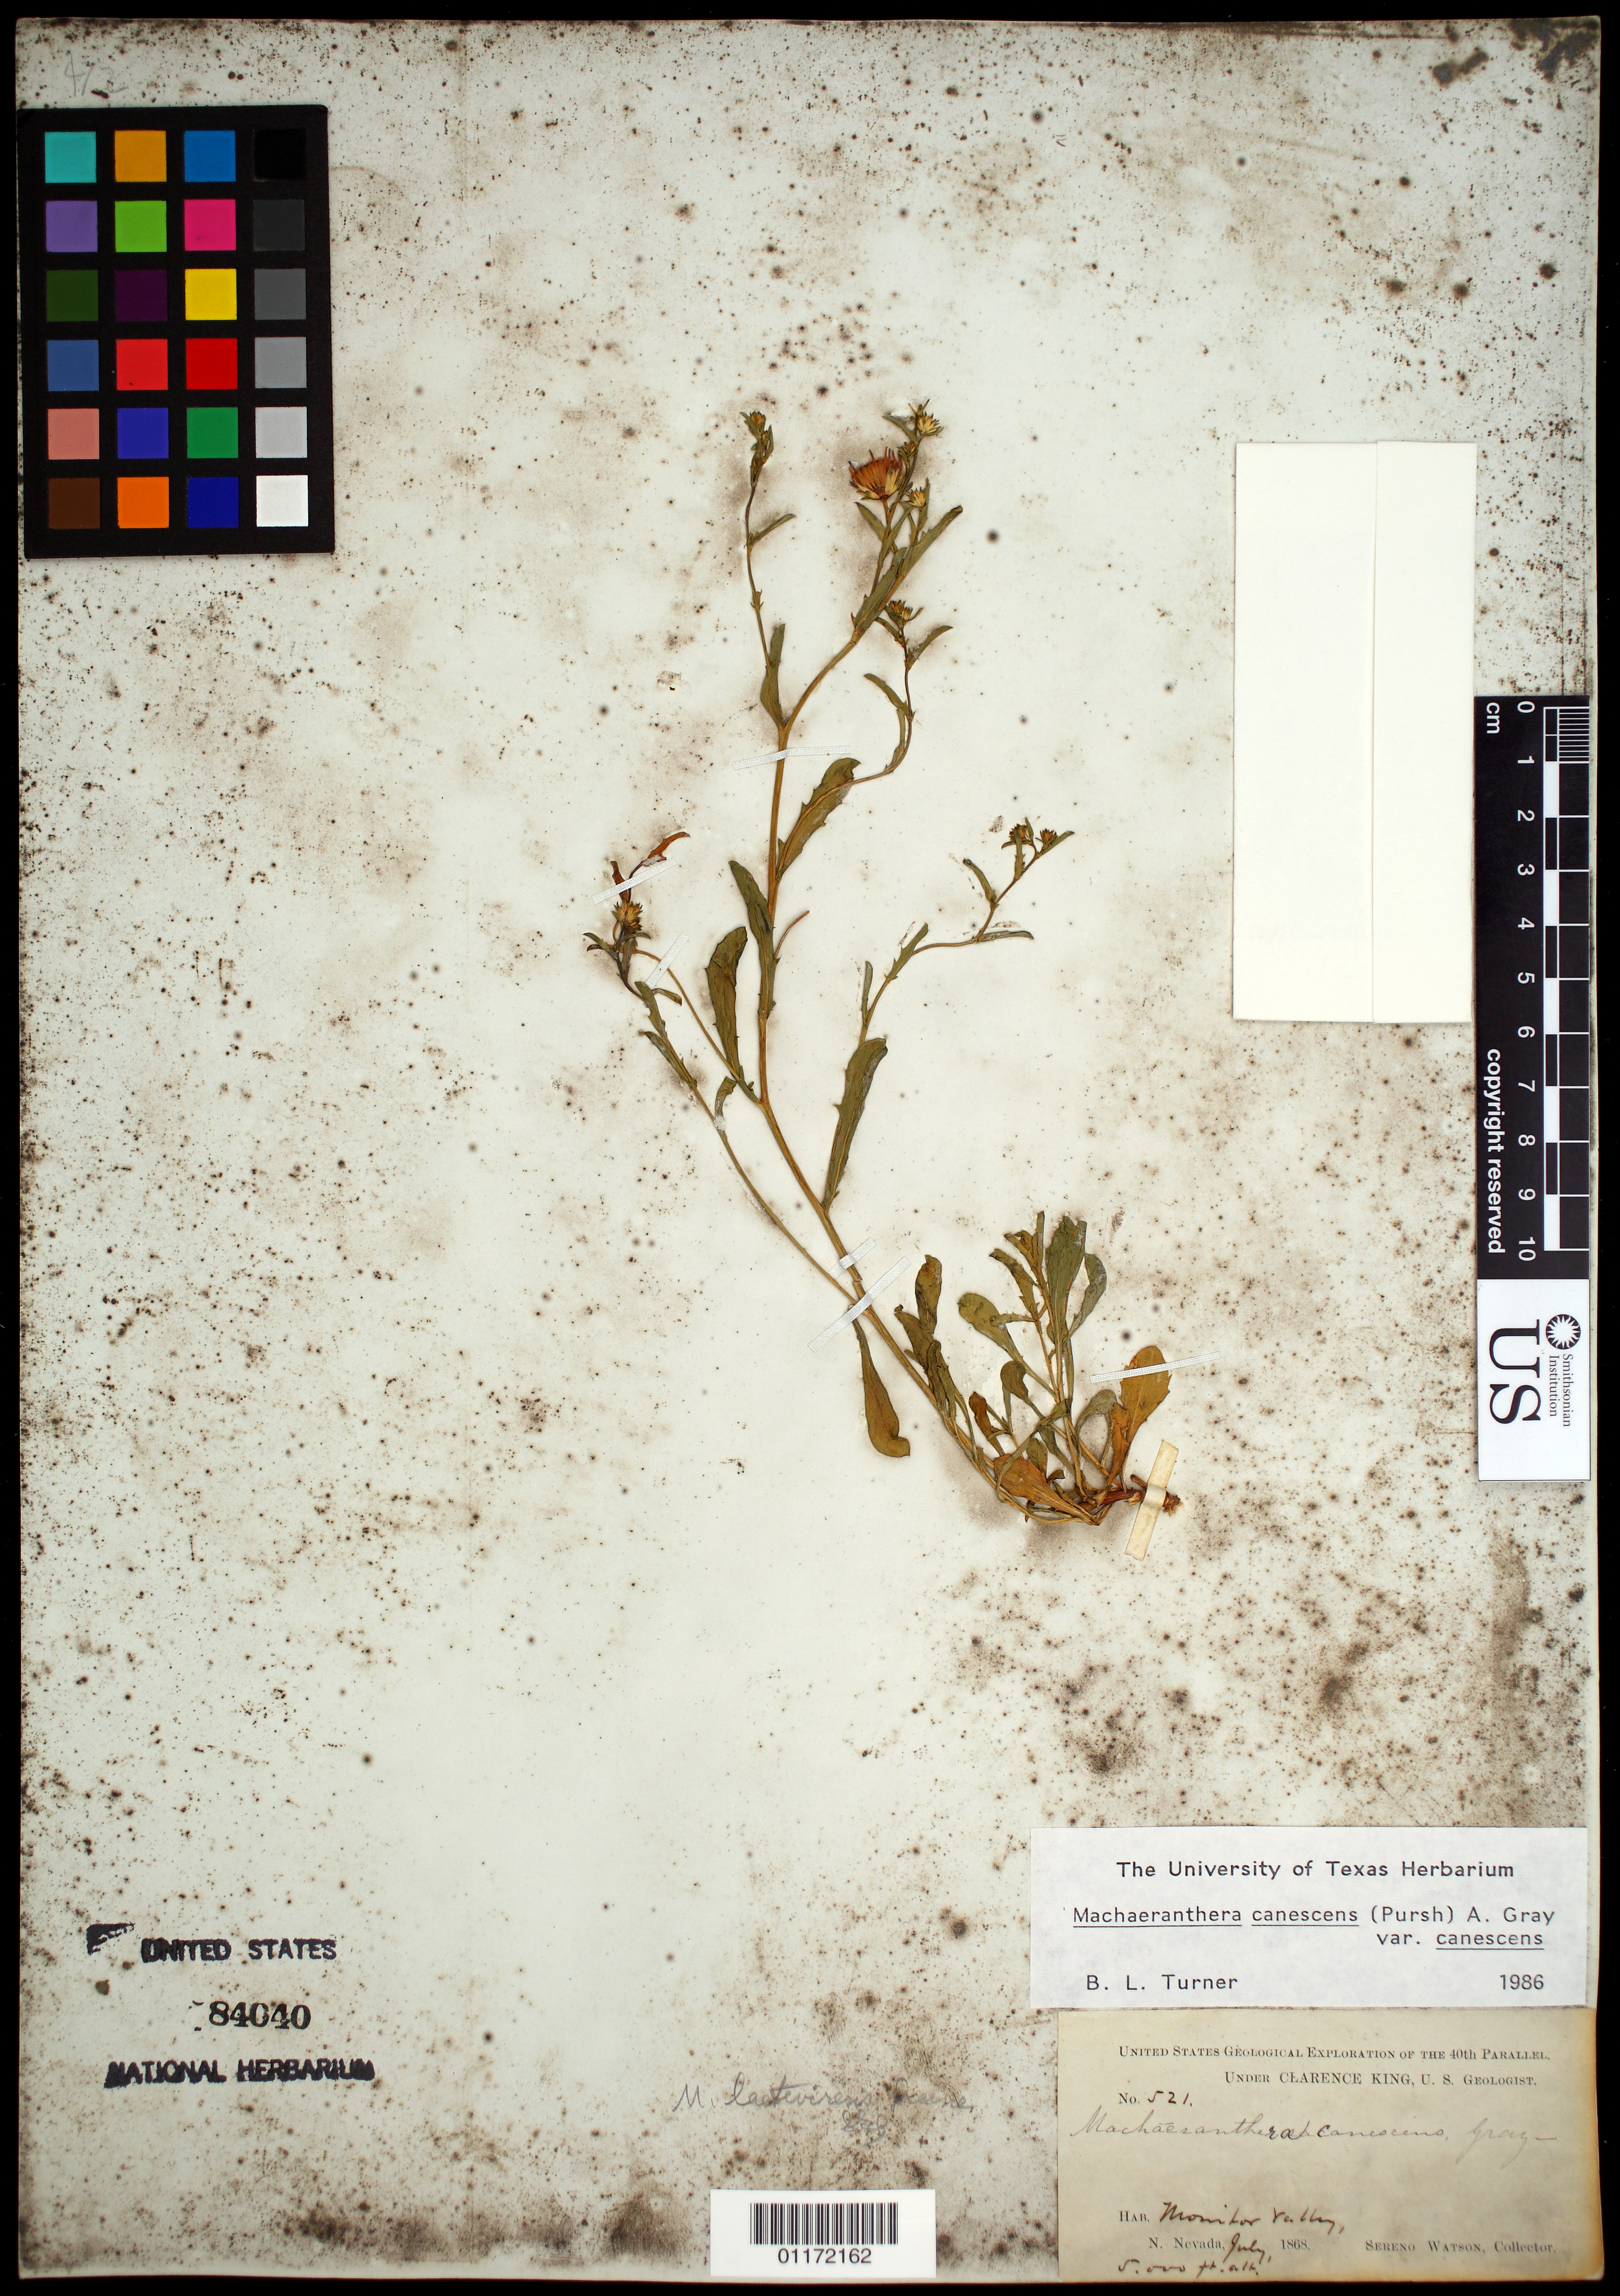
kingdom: Plantae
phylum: Tracheophyta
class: Magnoliopsida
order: Asterales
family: Asteraceae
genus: Machaeranthera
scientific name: Machaeranthera canescens var. canescens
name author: (Pursh) A. Gray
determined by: Turner, B. L.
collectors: S. Watson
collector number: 521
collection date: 1868-07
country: United States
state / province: Nevada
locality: Monitor Valley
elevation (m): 1524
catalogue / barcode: US 84040